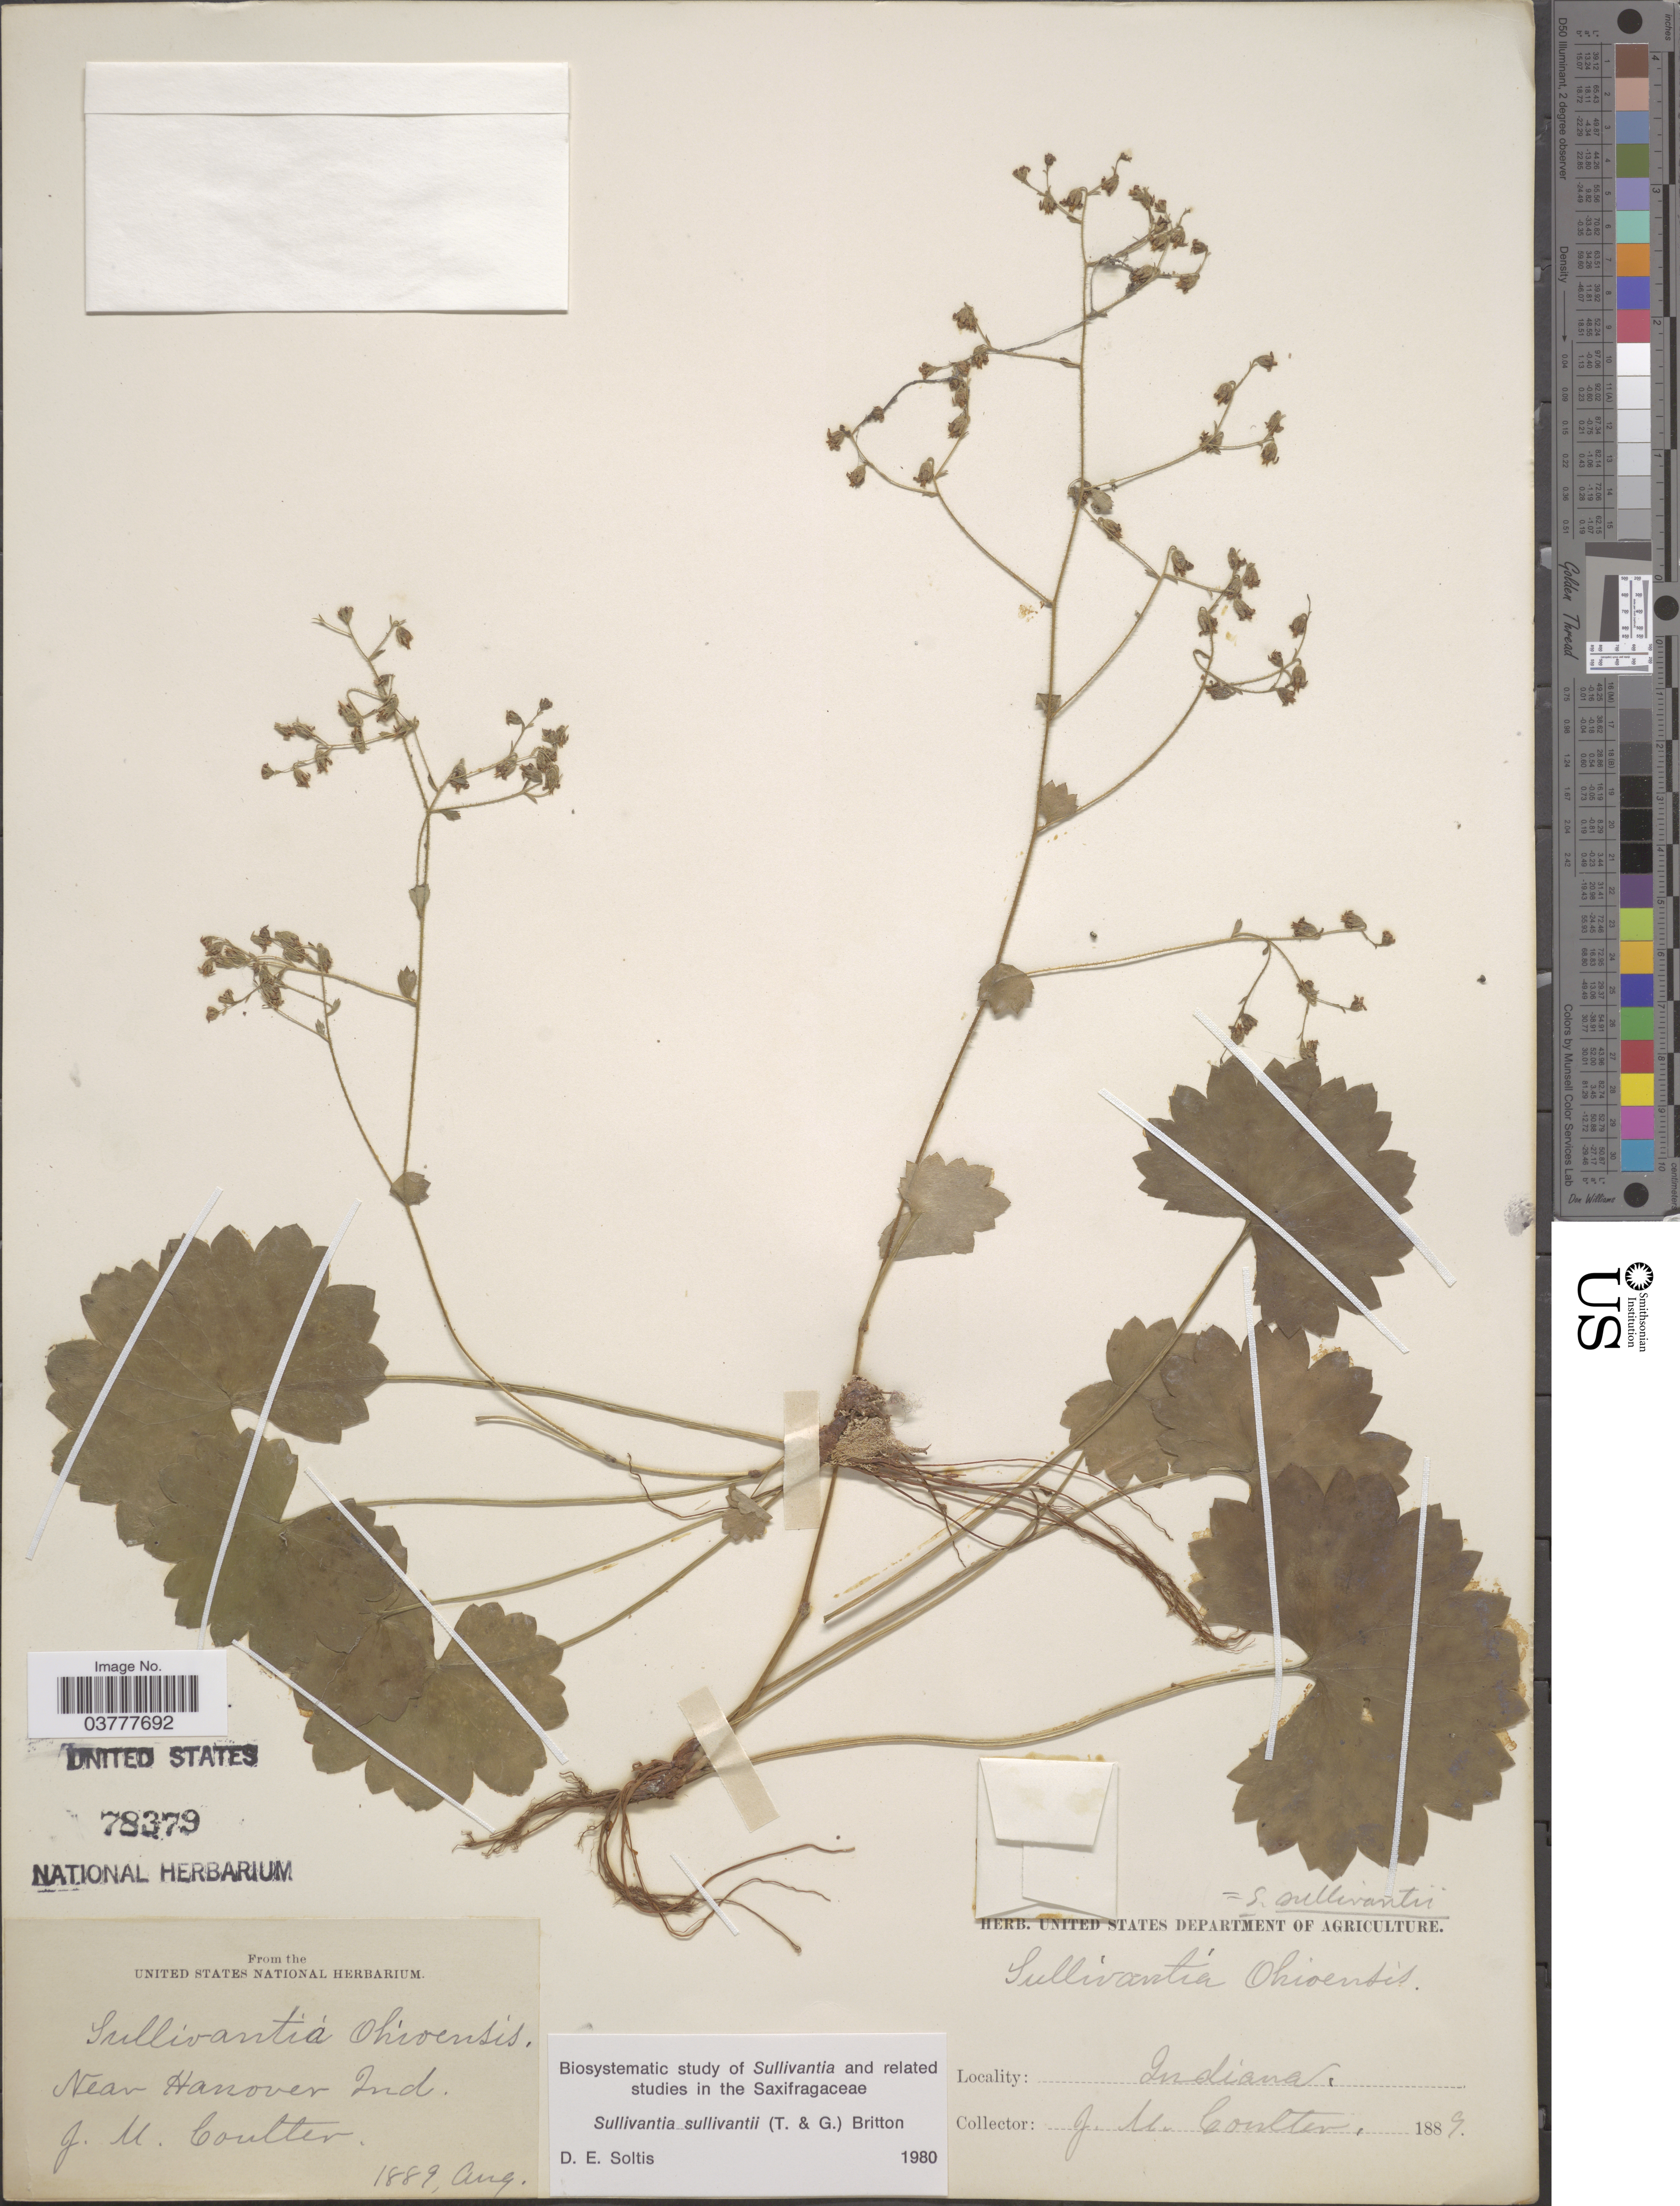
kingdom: Plantae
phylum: Tracheophyta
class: Magnoliopsida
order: Saxifragales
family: Saxifragaceae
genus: Sullivantia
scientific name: Sullivantia sullivantii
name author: (Torr. & A. Gray) Britton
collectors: J. M. Coulter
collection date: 1889-08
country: United States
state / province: Indiana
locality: Near Hanover.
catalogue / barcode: US 78379